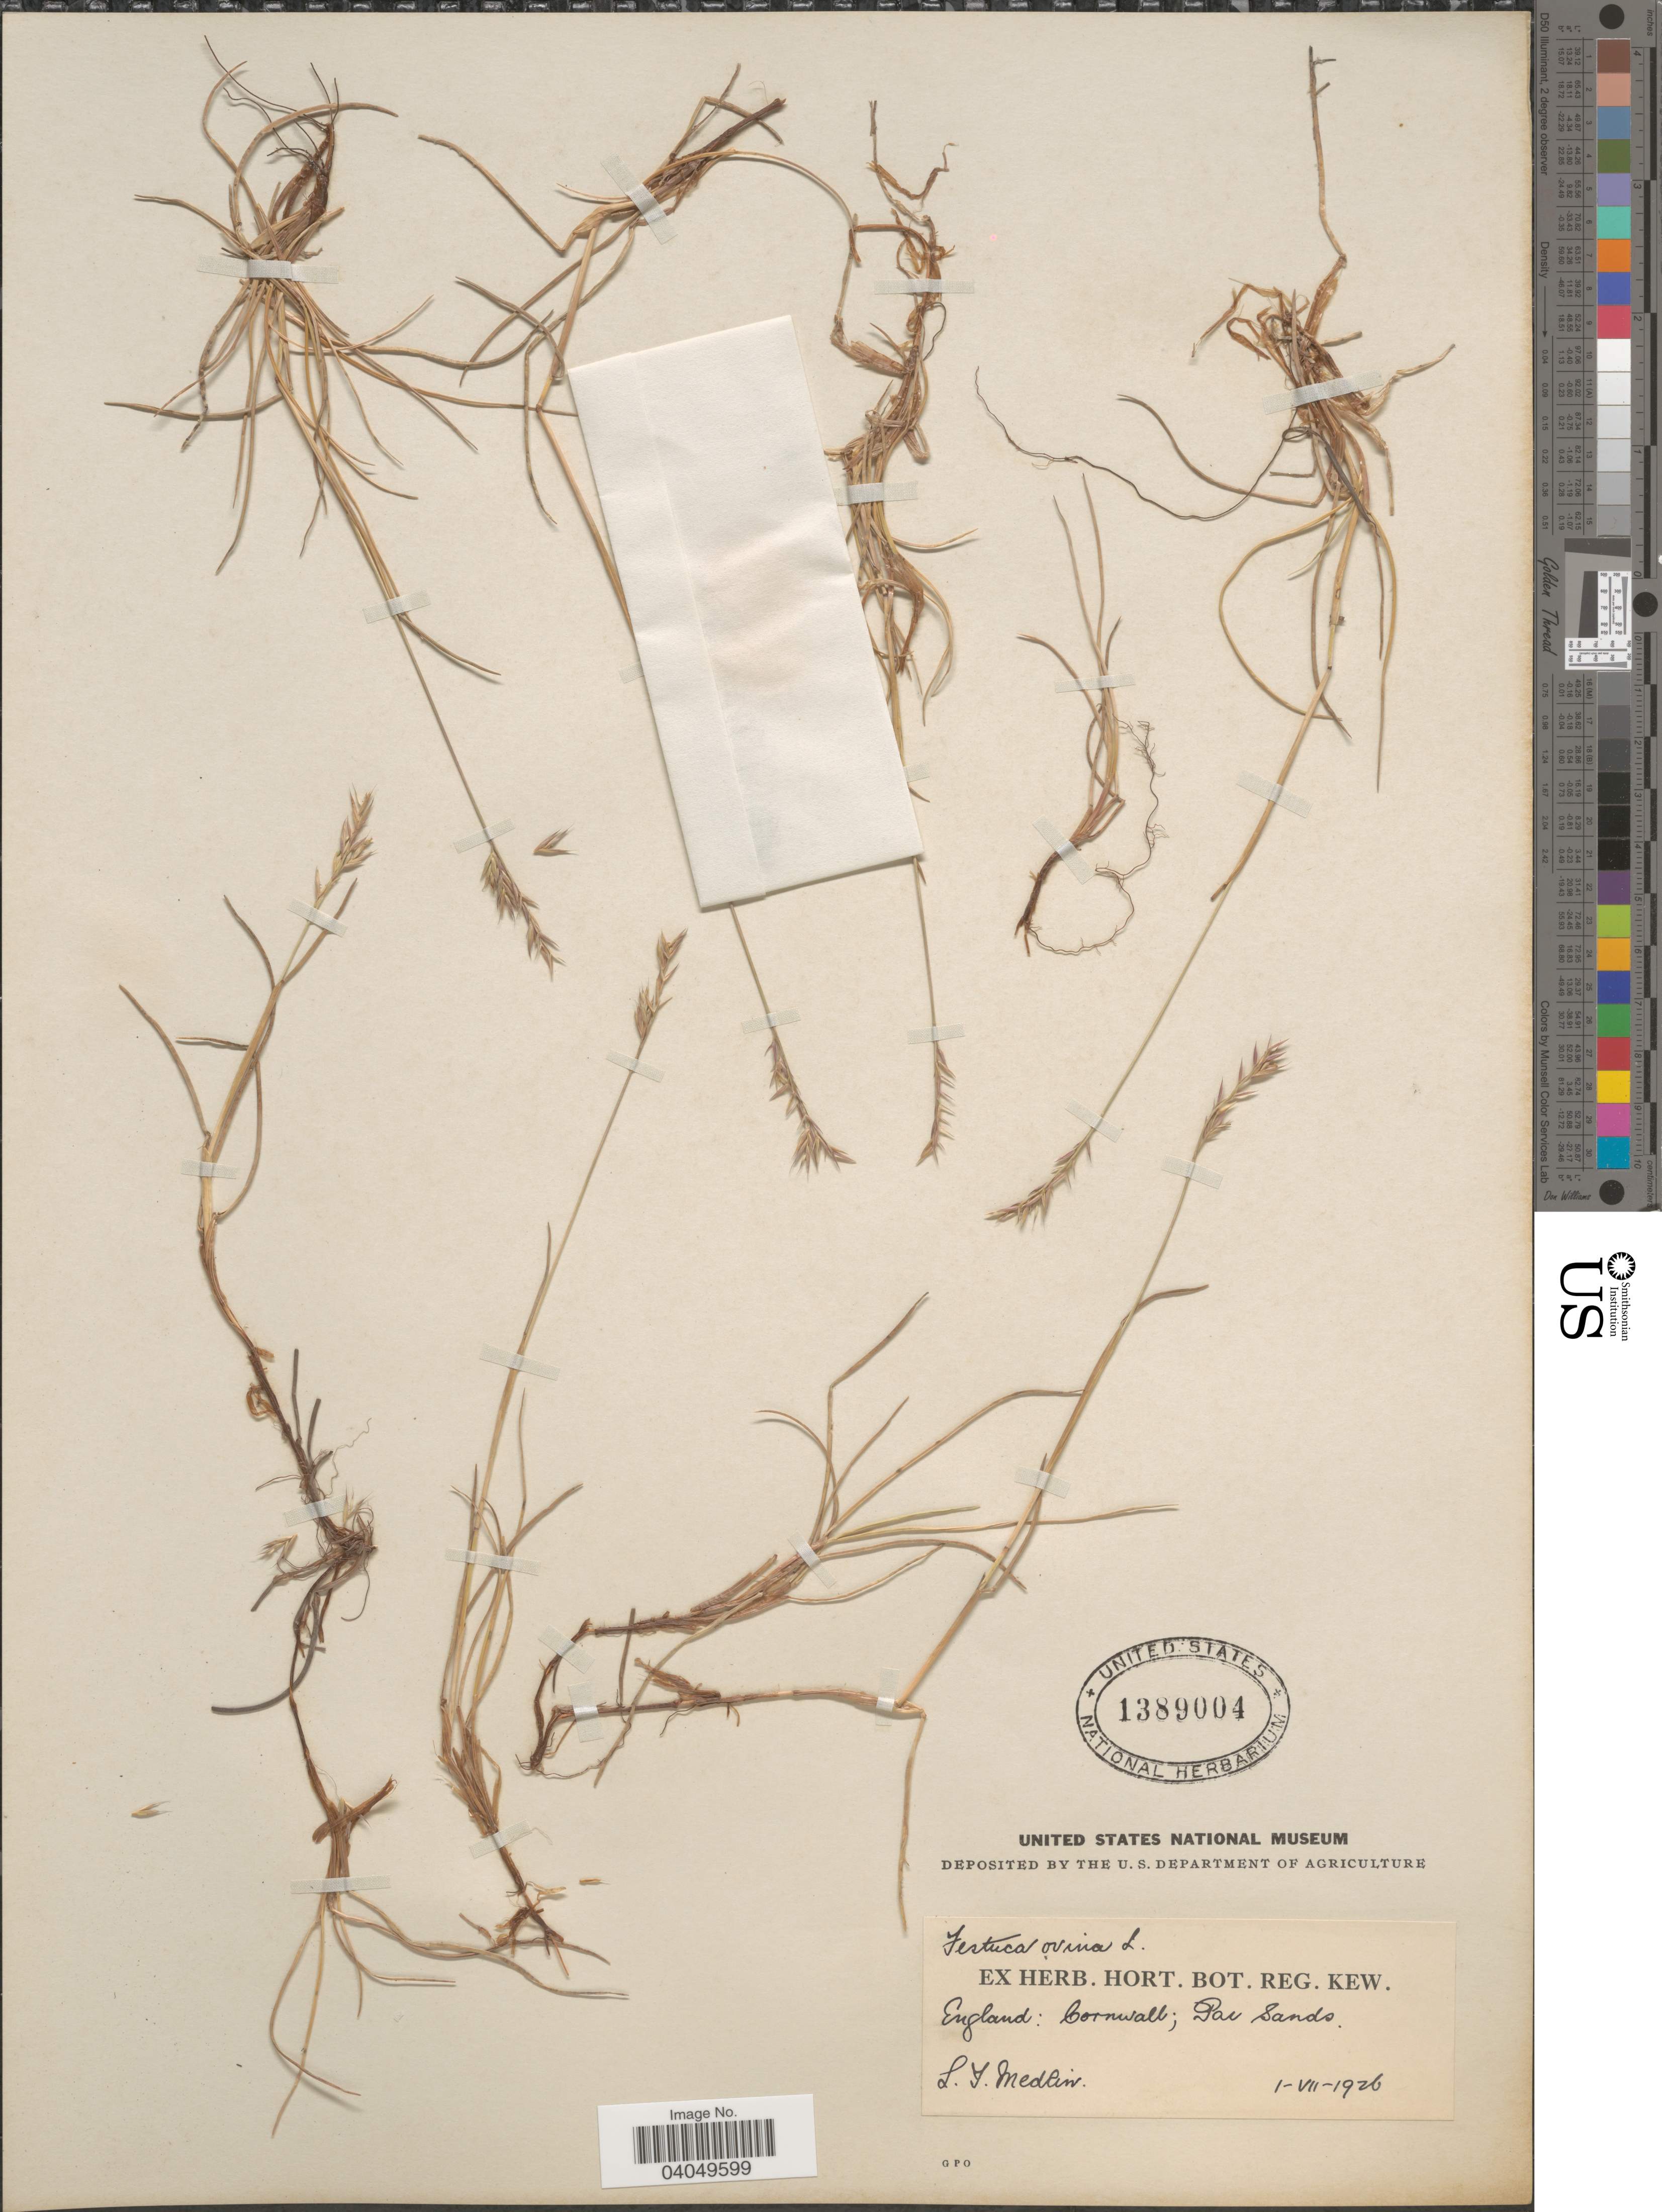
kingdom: Plantae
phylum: Tracheophyta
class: Liliopsida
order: Poales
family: Poaceae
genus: Festuca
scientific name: Festuca ovina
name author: L.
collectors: L. Medlin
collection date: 1926-06-01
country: United Kingdom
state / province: England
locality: Cornwall; Par Sands.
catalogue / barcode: US 1389004